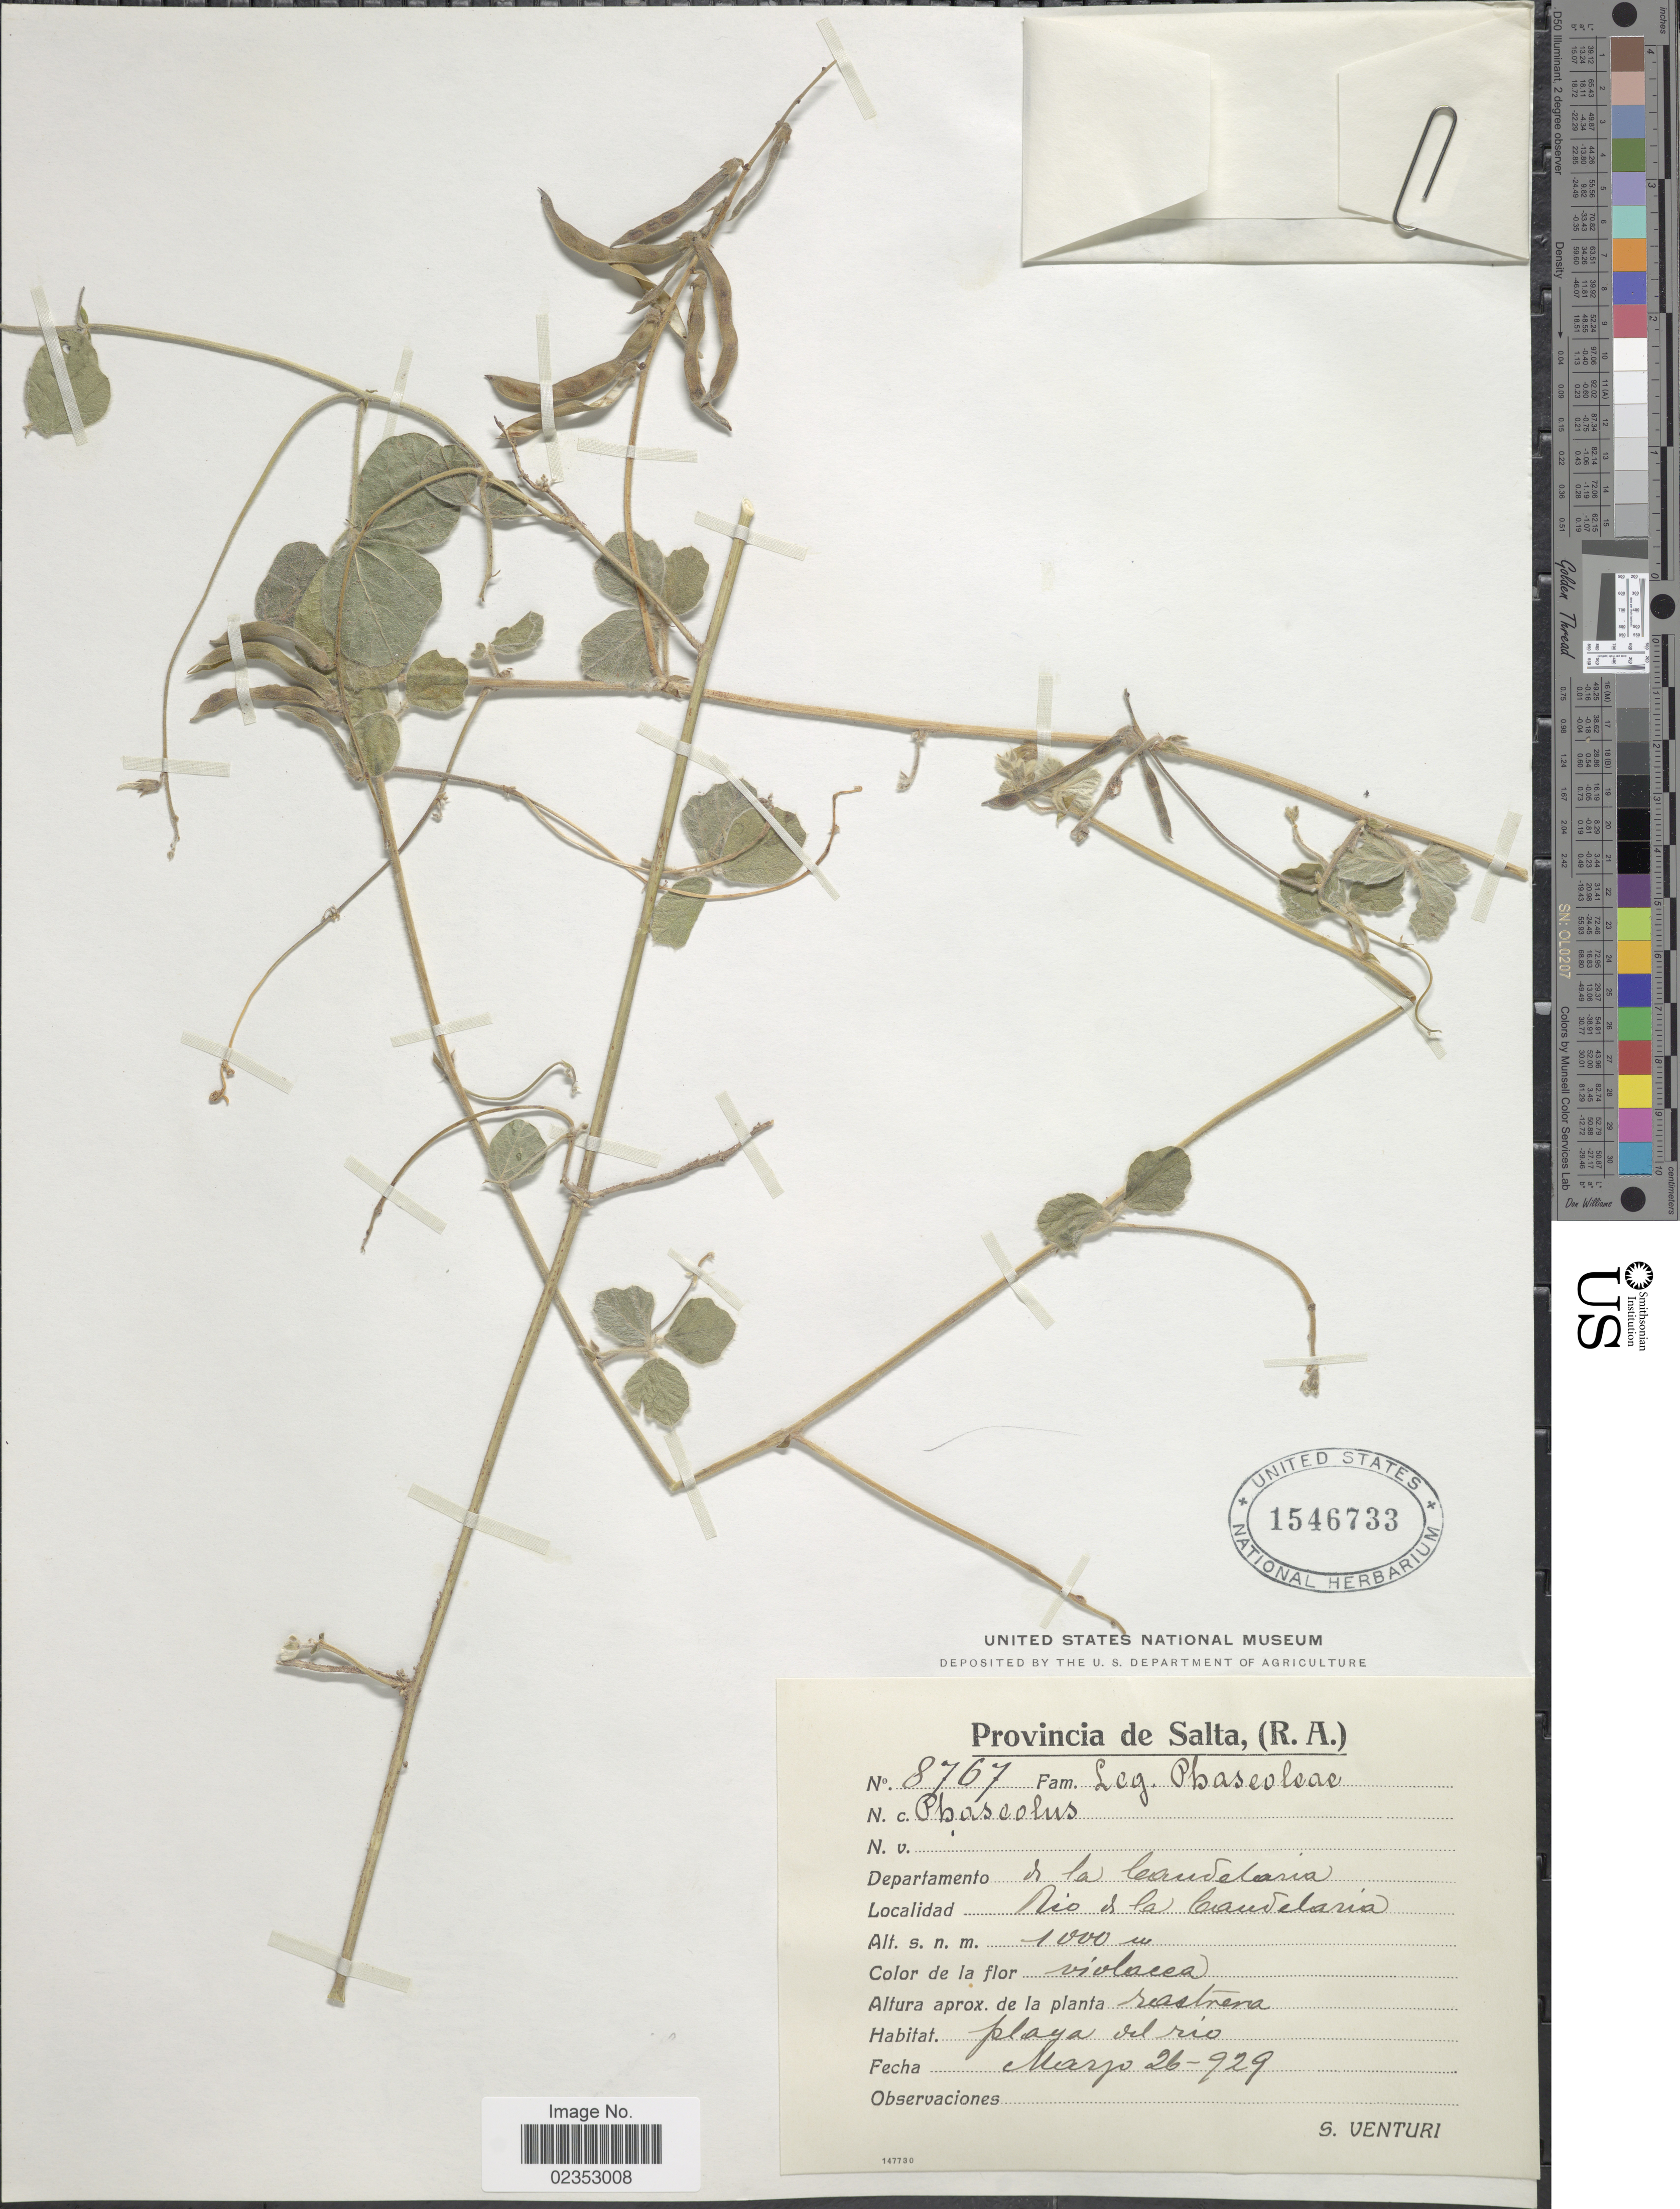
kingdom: Plantae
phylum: Tracheophyta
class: Magnoliopsida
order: Fabales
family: Fabaceae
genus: Macroptilium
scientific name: Macroptilium panduratum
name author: (Benth.) Maréchal & Baudet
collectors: S. Venturi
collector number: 8767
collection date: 1929-03-26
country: Argentina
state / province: Salta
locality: (R.A.), Departamento de la Candelaria, Rio de la Candelaria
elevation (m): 1000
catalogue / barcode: US 1546733